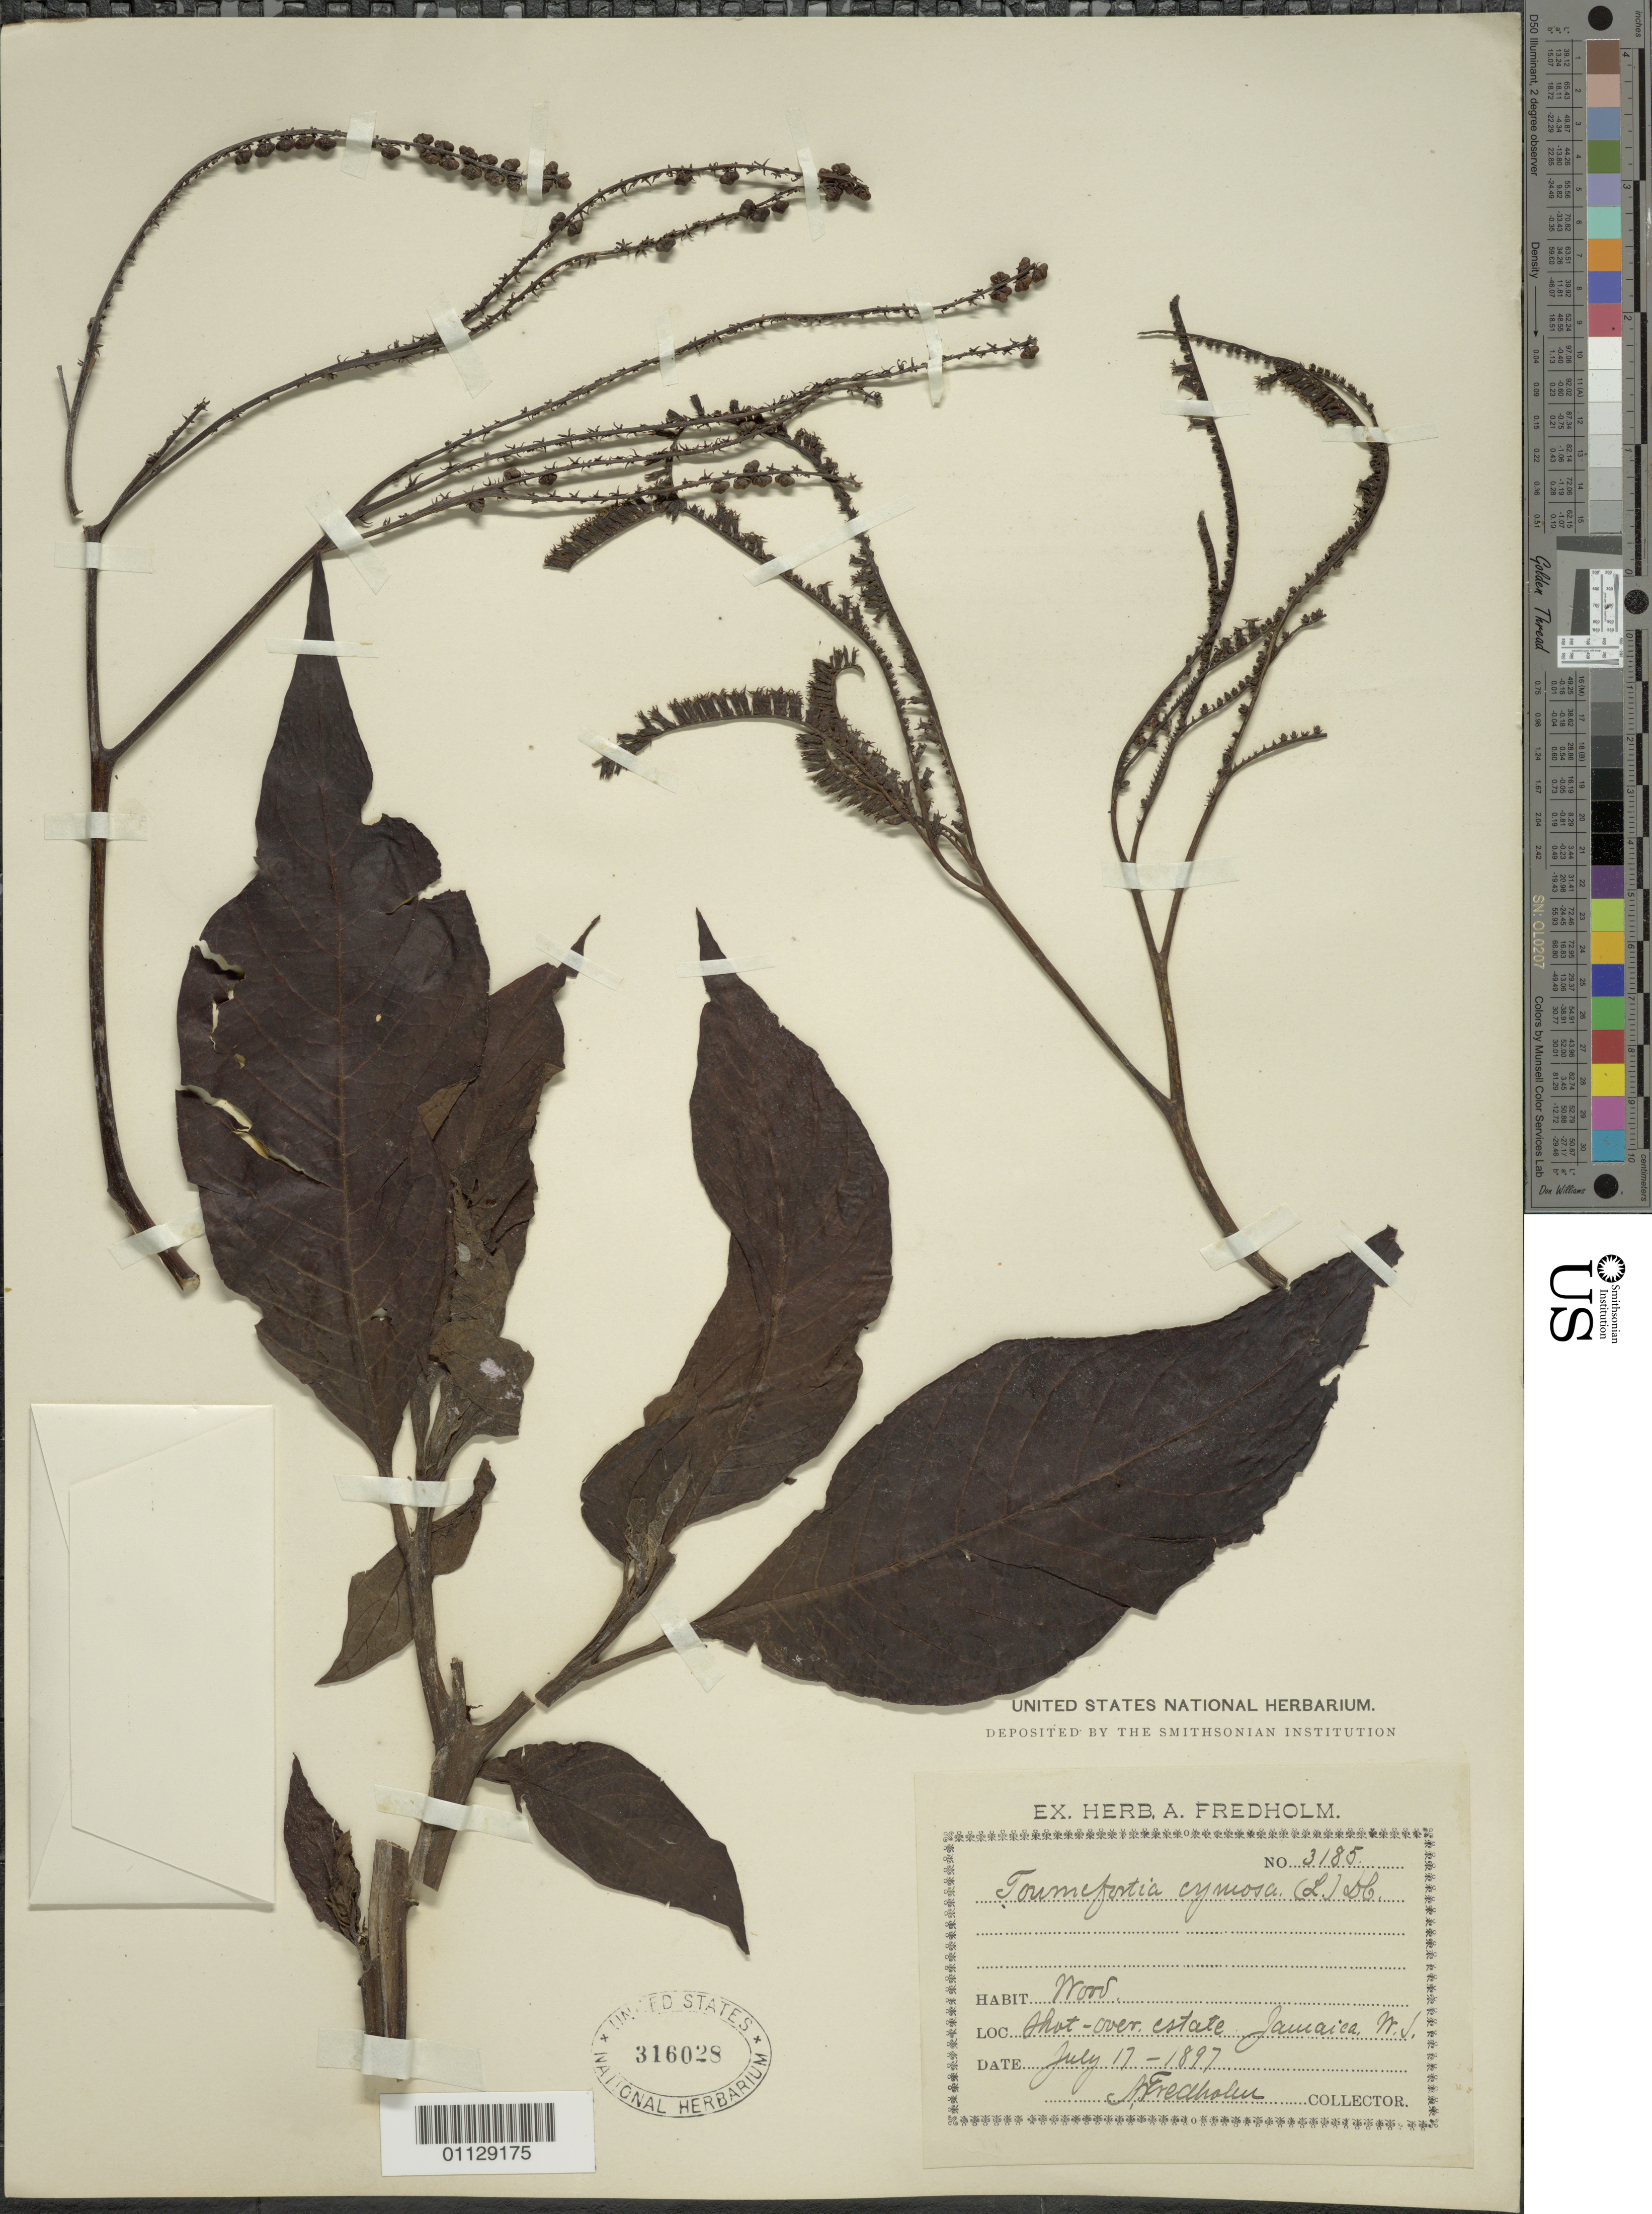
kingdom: Plantae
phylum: Tracheophyta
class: Magnoliopsida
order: Boraginales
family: Heliotropiaceae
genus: Tournefortia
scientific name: Tournefortia glabra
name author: L.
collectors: A. Fredholm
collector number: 3185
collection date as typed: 17 Jul 1897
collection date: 1897-07-17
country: Jamaica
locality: Nood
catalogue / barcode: US 316028